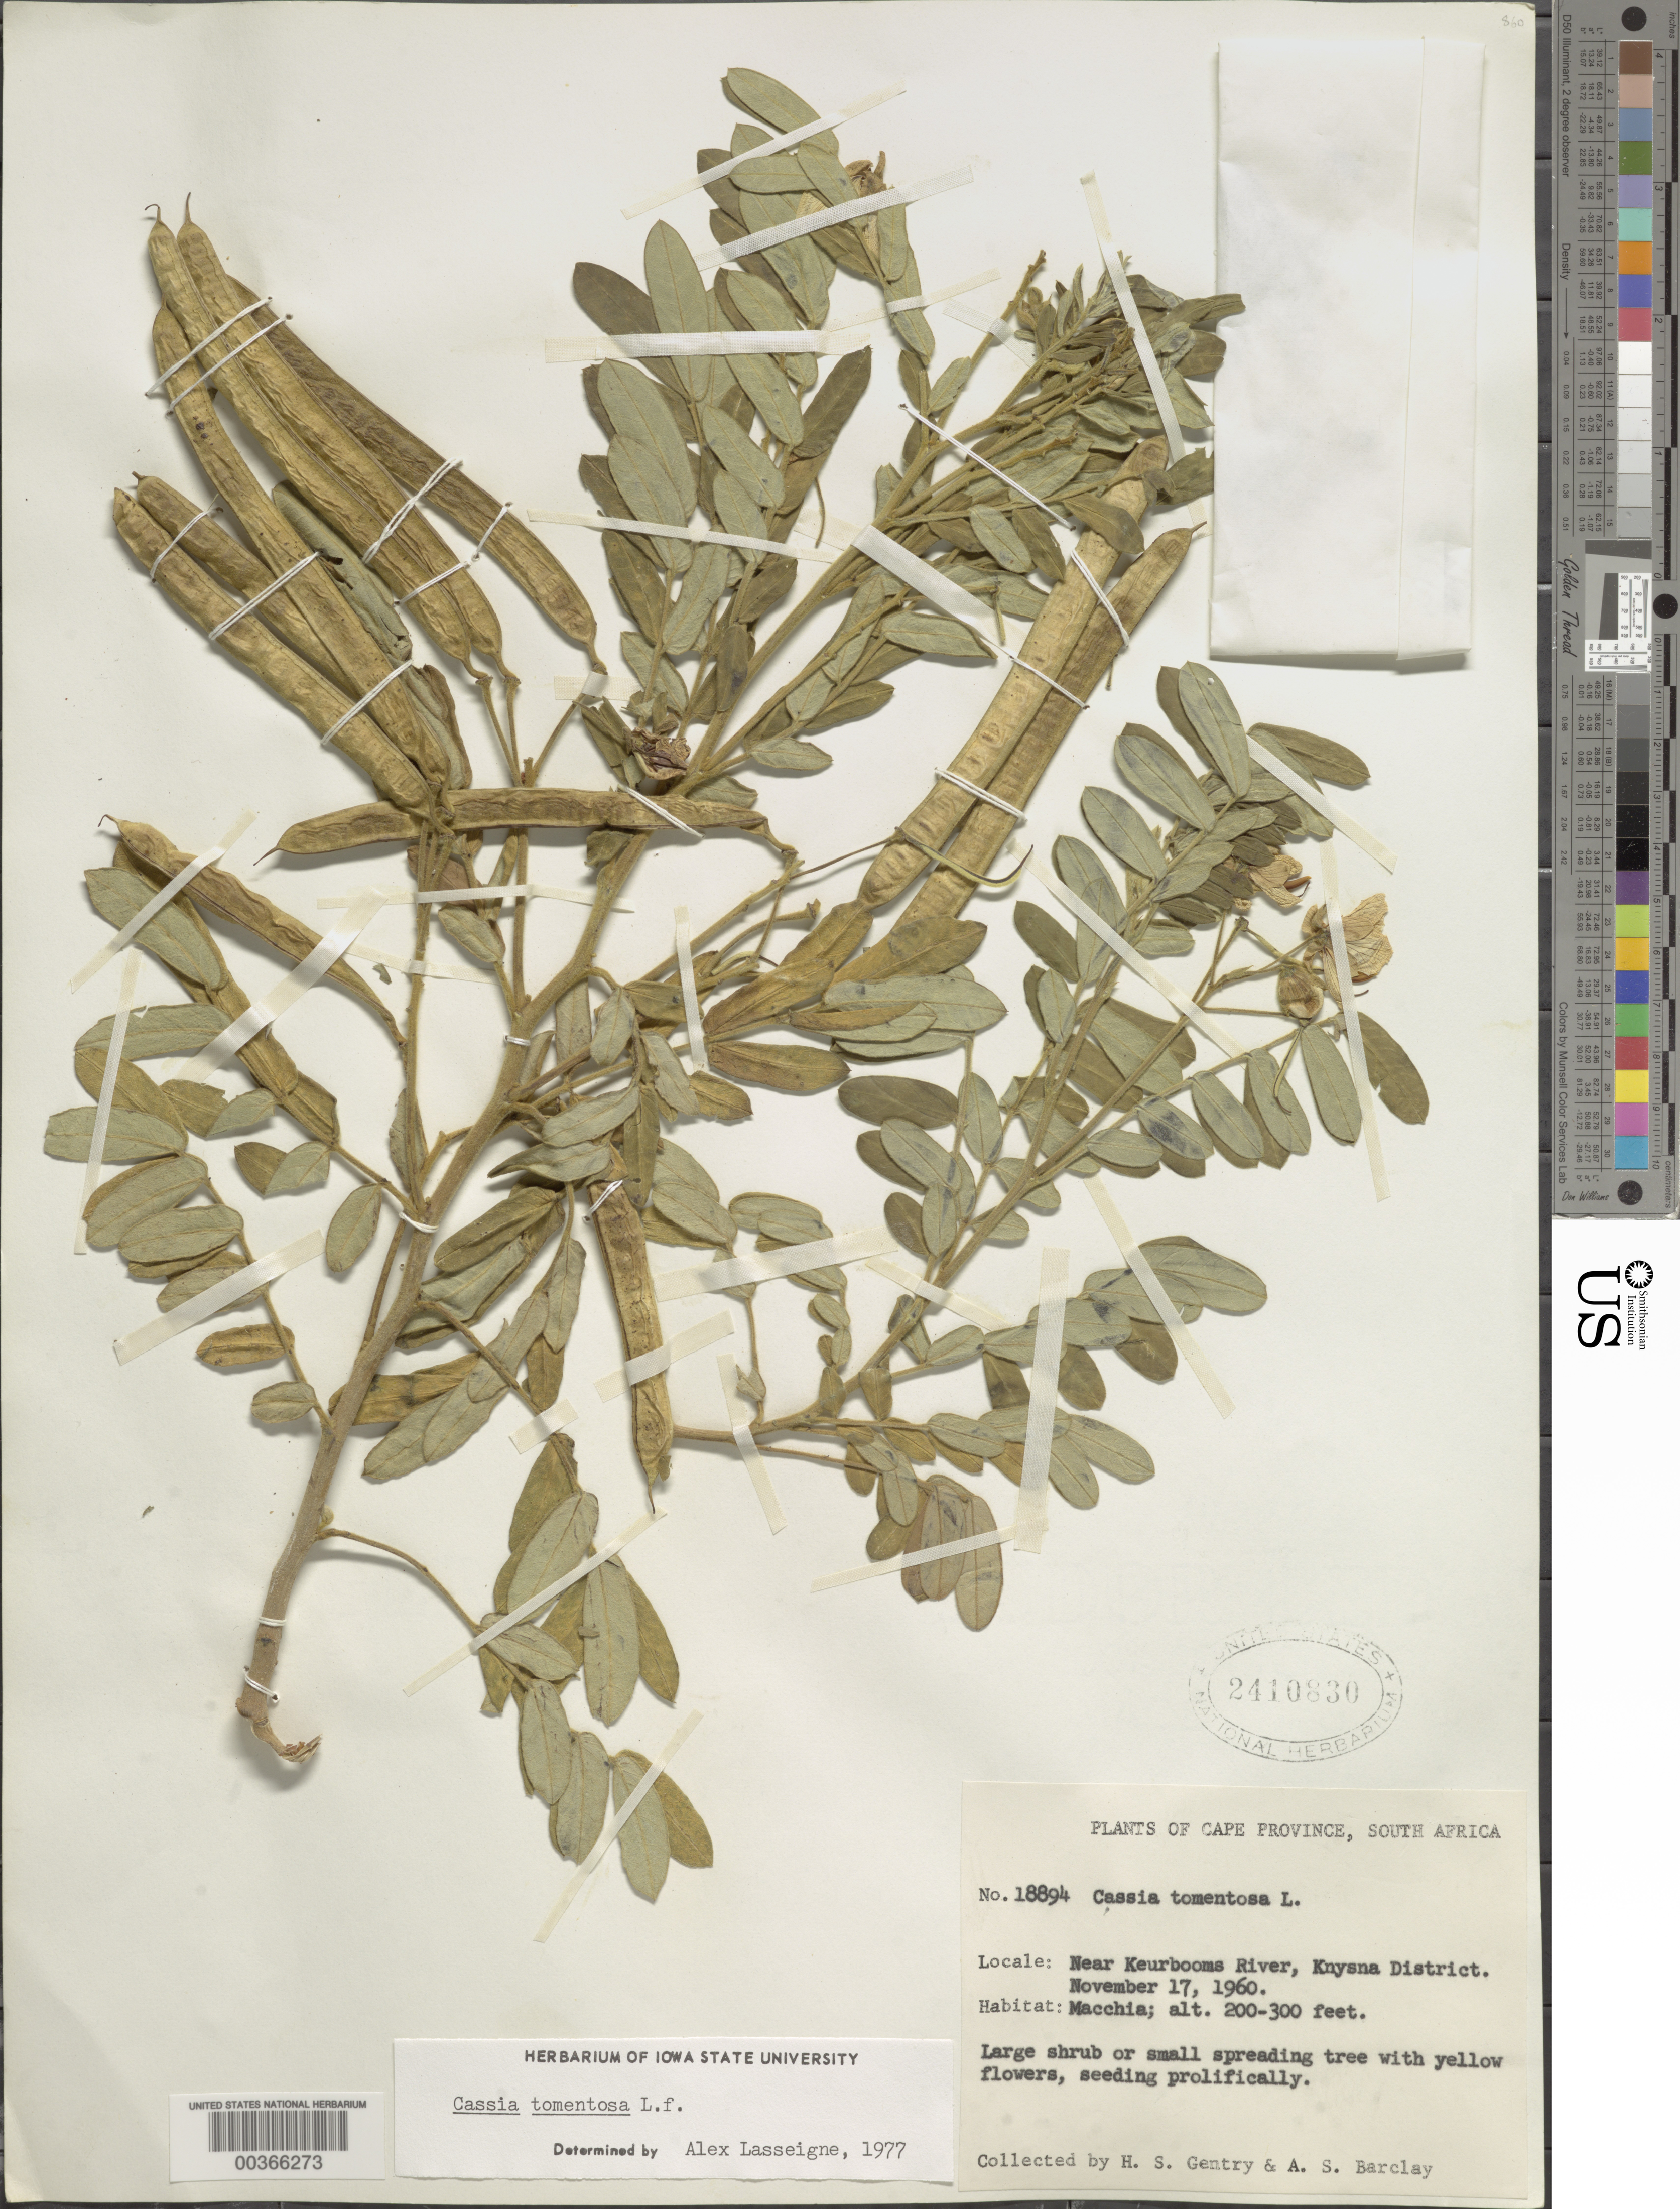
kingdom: Plantae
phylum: Tracheophyta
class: Magnoliopsida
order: Fabales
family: Fabaceae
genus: Senna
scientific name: Senna tomentosa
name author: Batka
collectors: H. S. Gentry & A. S. Barclay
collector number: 18894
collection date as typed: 17 Nov 1960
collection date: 1960-11-17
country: South Africa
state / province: Western Cape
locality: Near keurbooms river. Knysna Dist.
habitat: Macchia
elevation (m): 200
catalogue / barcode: US 2410830